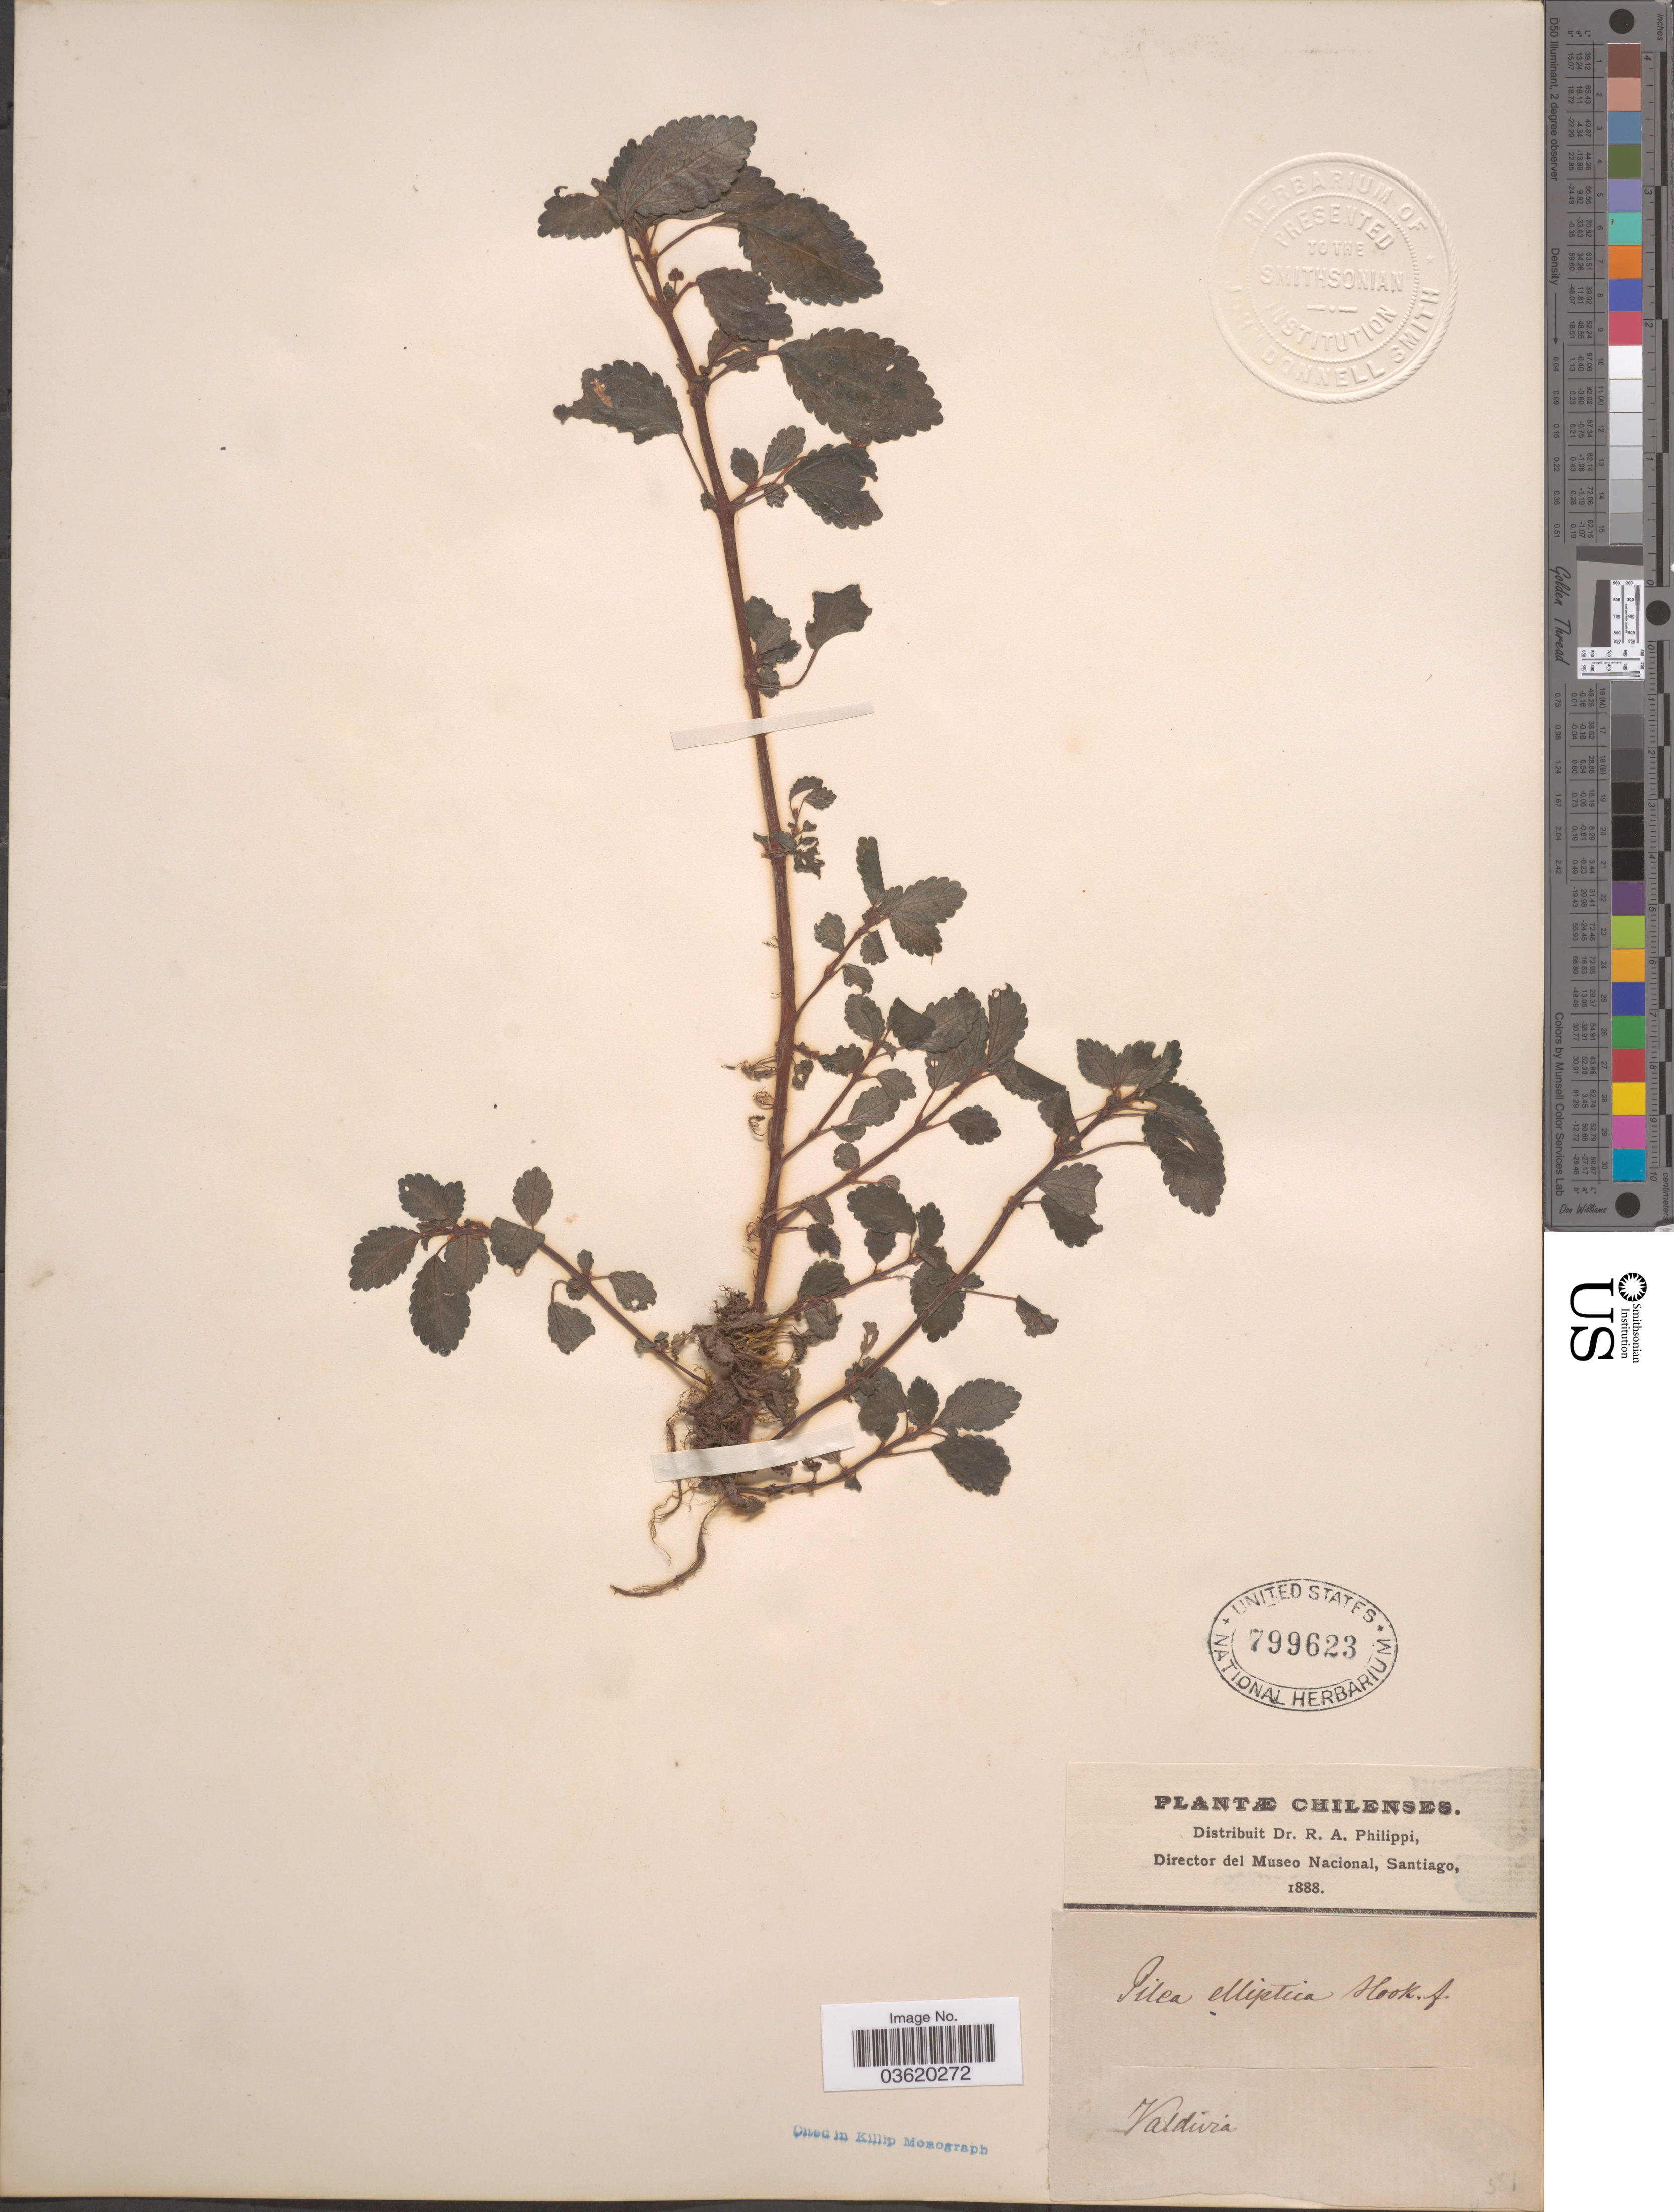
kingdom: Plantae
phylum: Tracheophyta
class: Magnoliopsida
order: Rosales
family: Urticaceae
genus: Pilea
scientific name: Pilea elliptica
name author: Hook. f.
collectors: ex. herb. R.A. Philippi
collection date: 1888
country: Chile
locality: Valdivia.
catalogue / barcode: US 799623